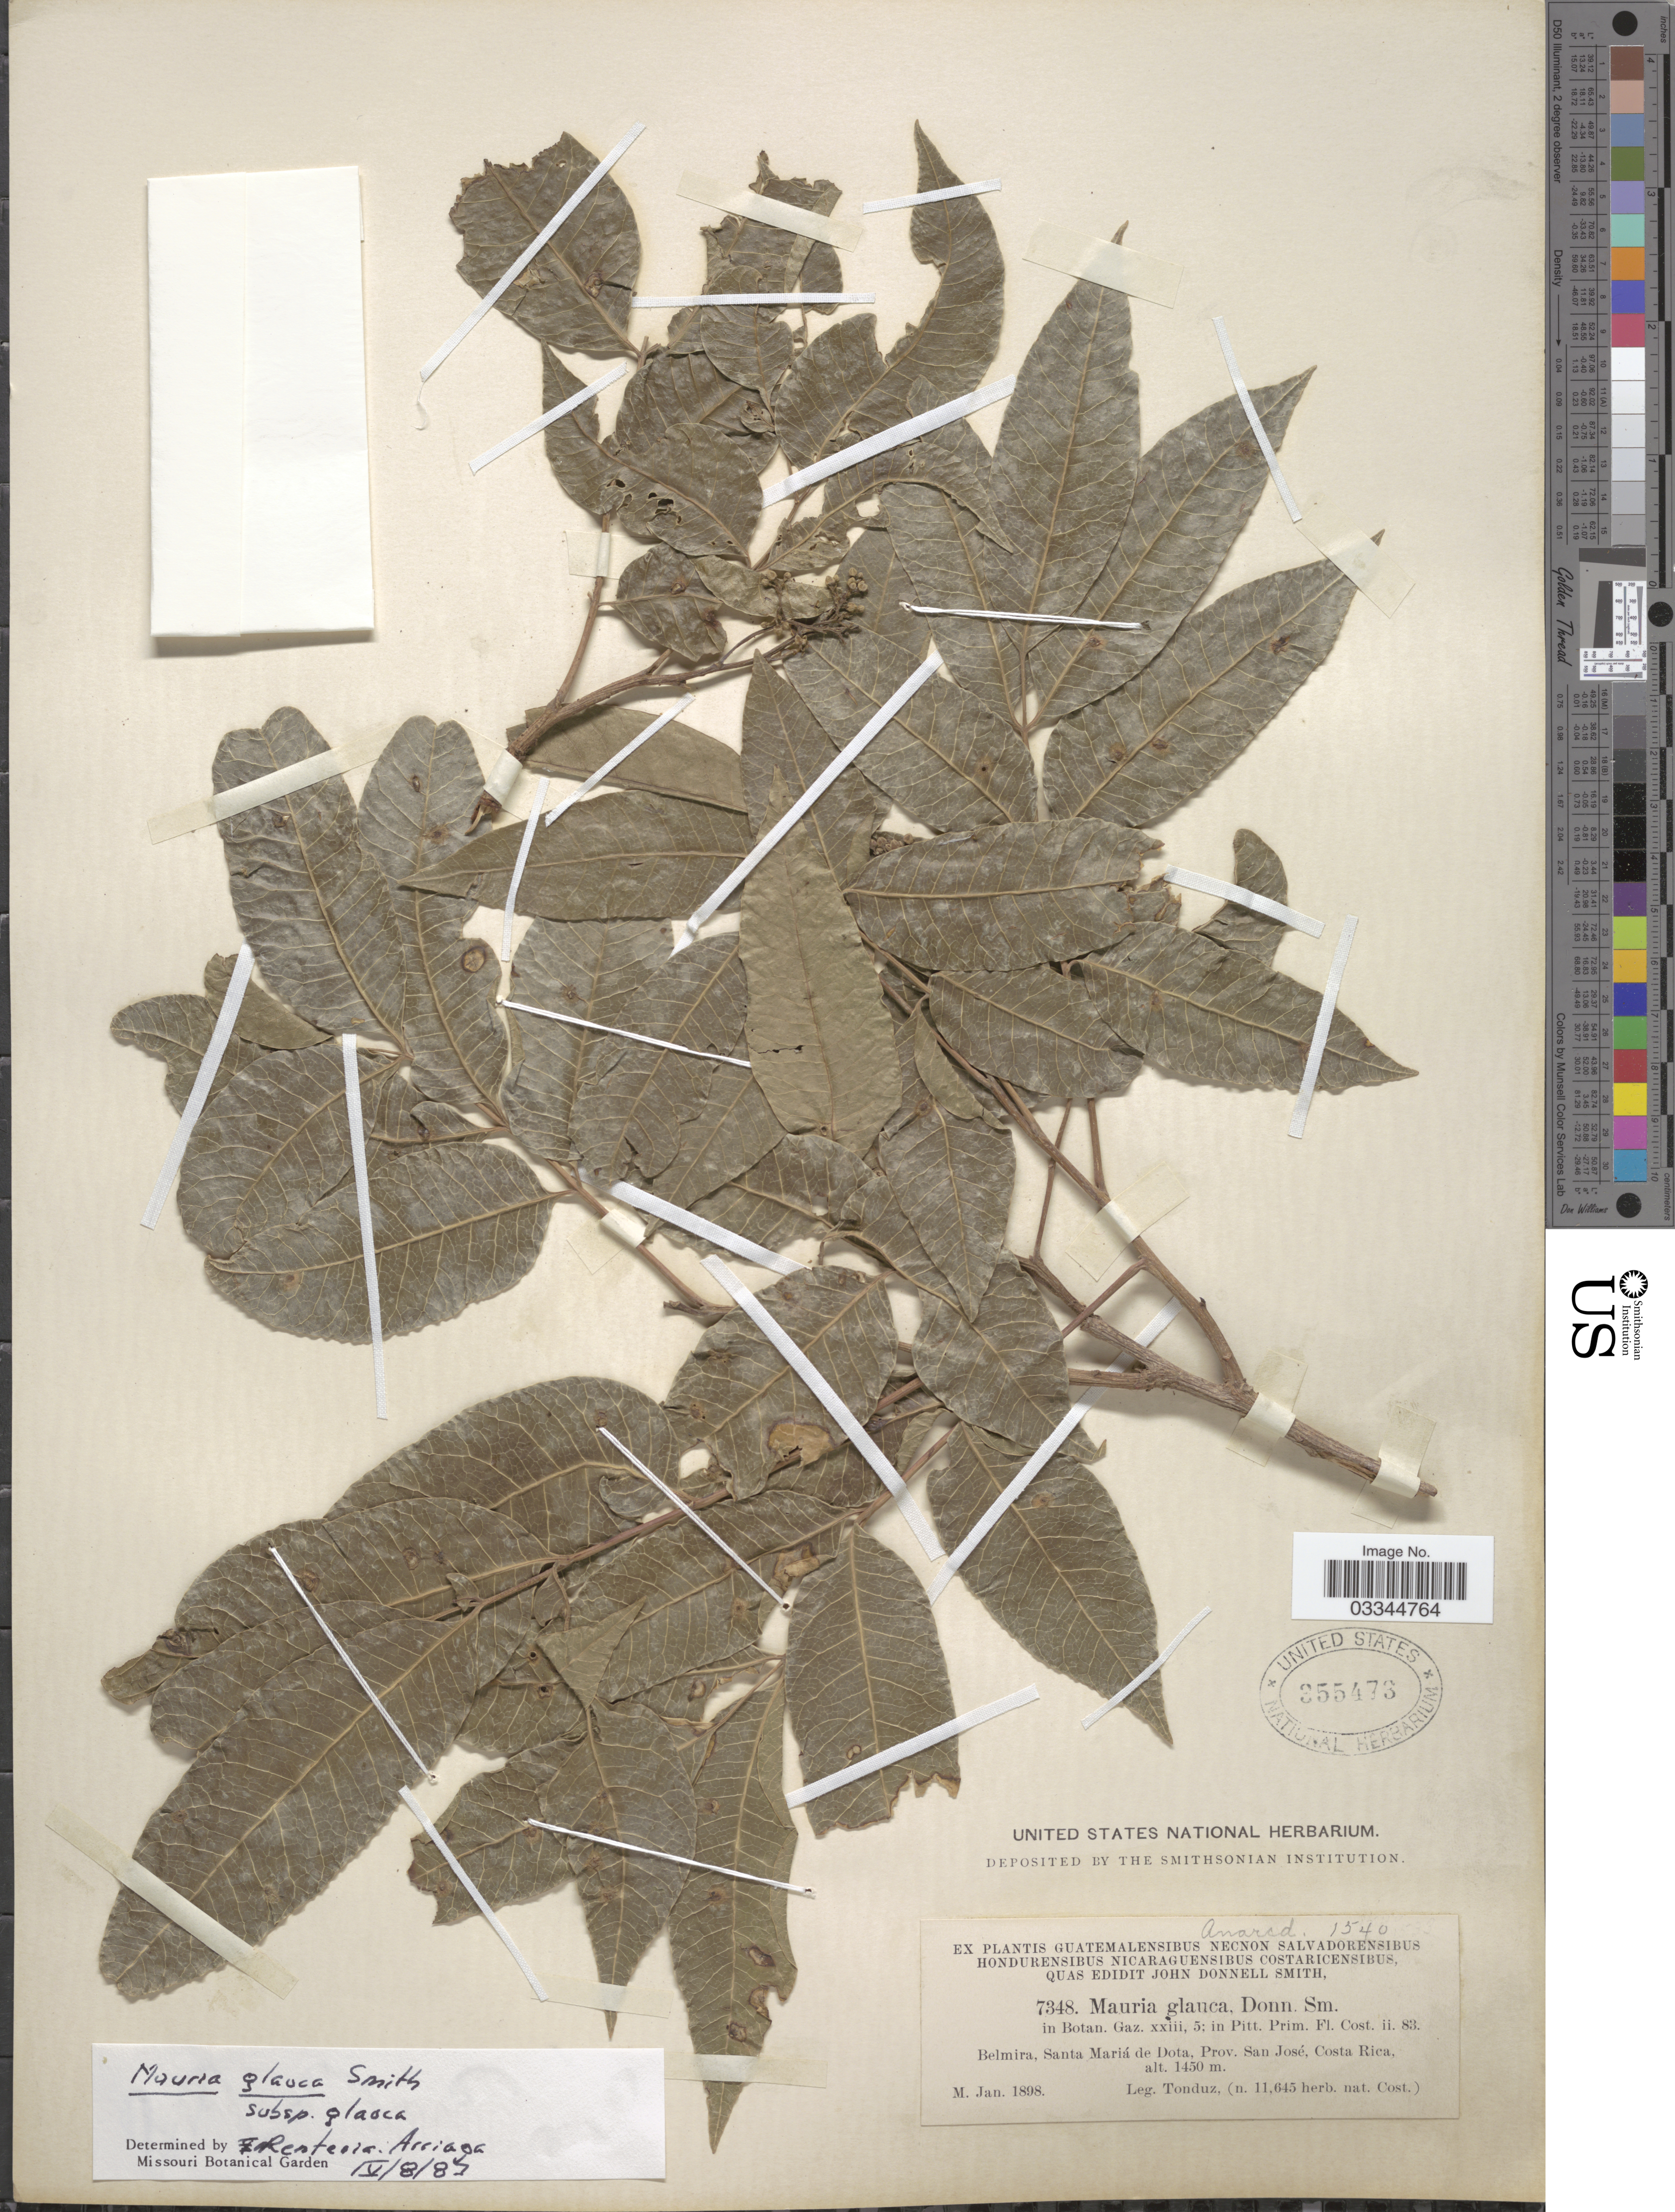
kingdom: Plantae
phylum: Tracheophyta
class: Magnoliopsida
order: Sapindales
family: Anacardiaceae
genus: Mauria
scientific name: Mauria glauca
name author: Donn. Sm.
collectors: Tonduz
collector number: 7348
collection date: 1898-01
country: Costa Rica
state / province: San José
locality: Belmira, Santa Mariá de Dota.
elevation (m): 1450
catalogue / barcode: US 355473